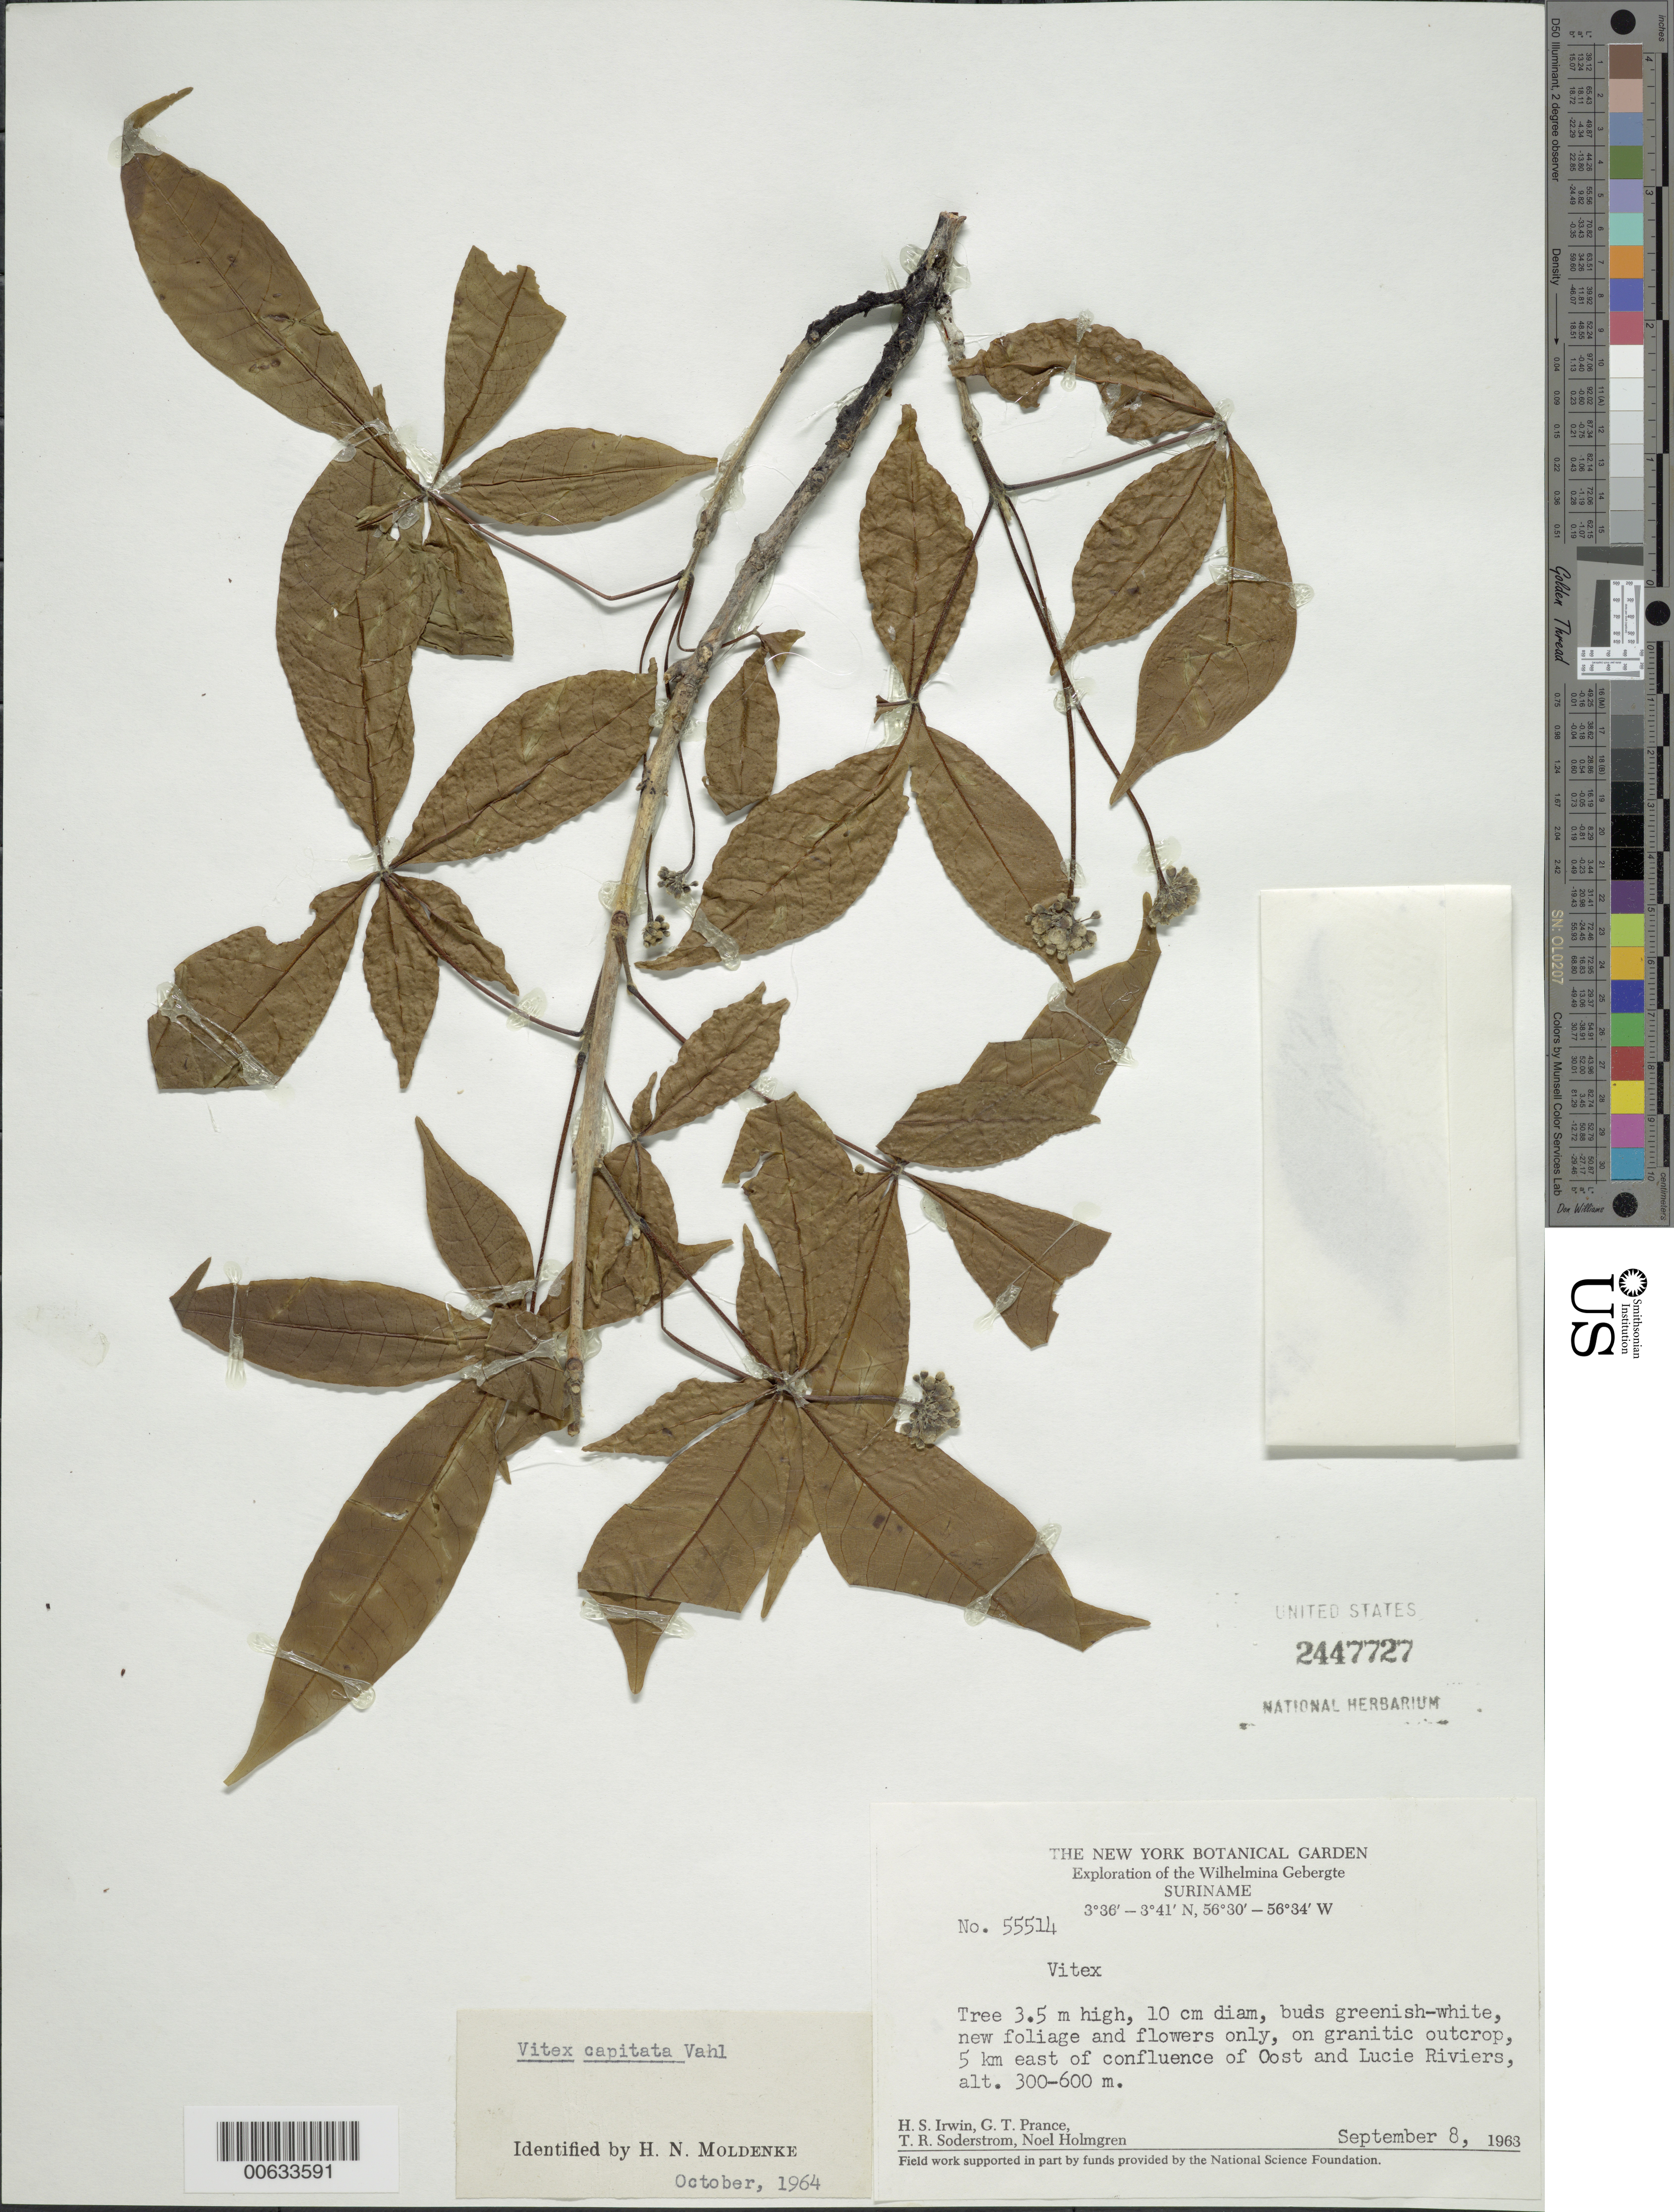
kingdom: Plantae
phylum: Tracheophyta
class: Magnoliopsida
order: Lamiales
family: Lamiaceae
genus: Vitex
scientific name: Vitex compressa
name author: Turcz.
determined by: Moldenke, H. N.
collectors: H. Irwin, G. T. Prance, T. R. Soderstrom & N. H. Holmgren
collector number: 55514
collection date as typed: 8-Sep-63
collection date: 1963-09-08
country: Suriname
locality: Lucie R., 5 km E confluence with Oost R., Wilhelmina Gebergte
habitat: Granitic outcrop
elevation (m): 300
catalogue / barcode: US 2447727